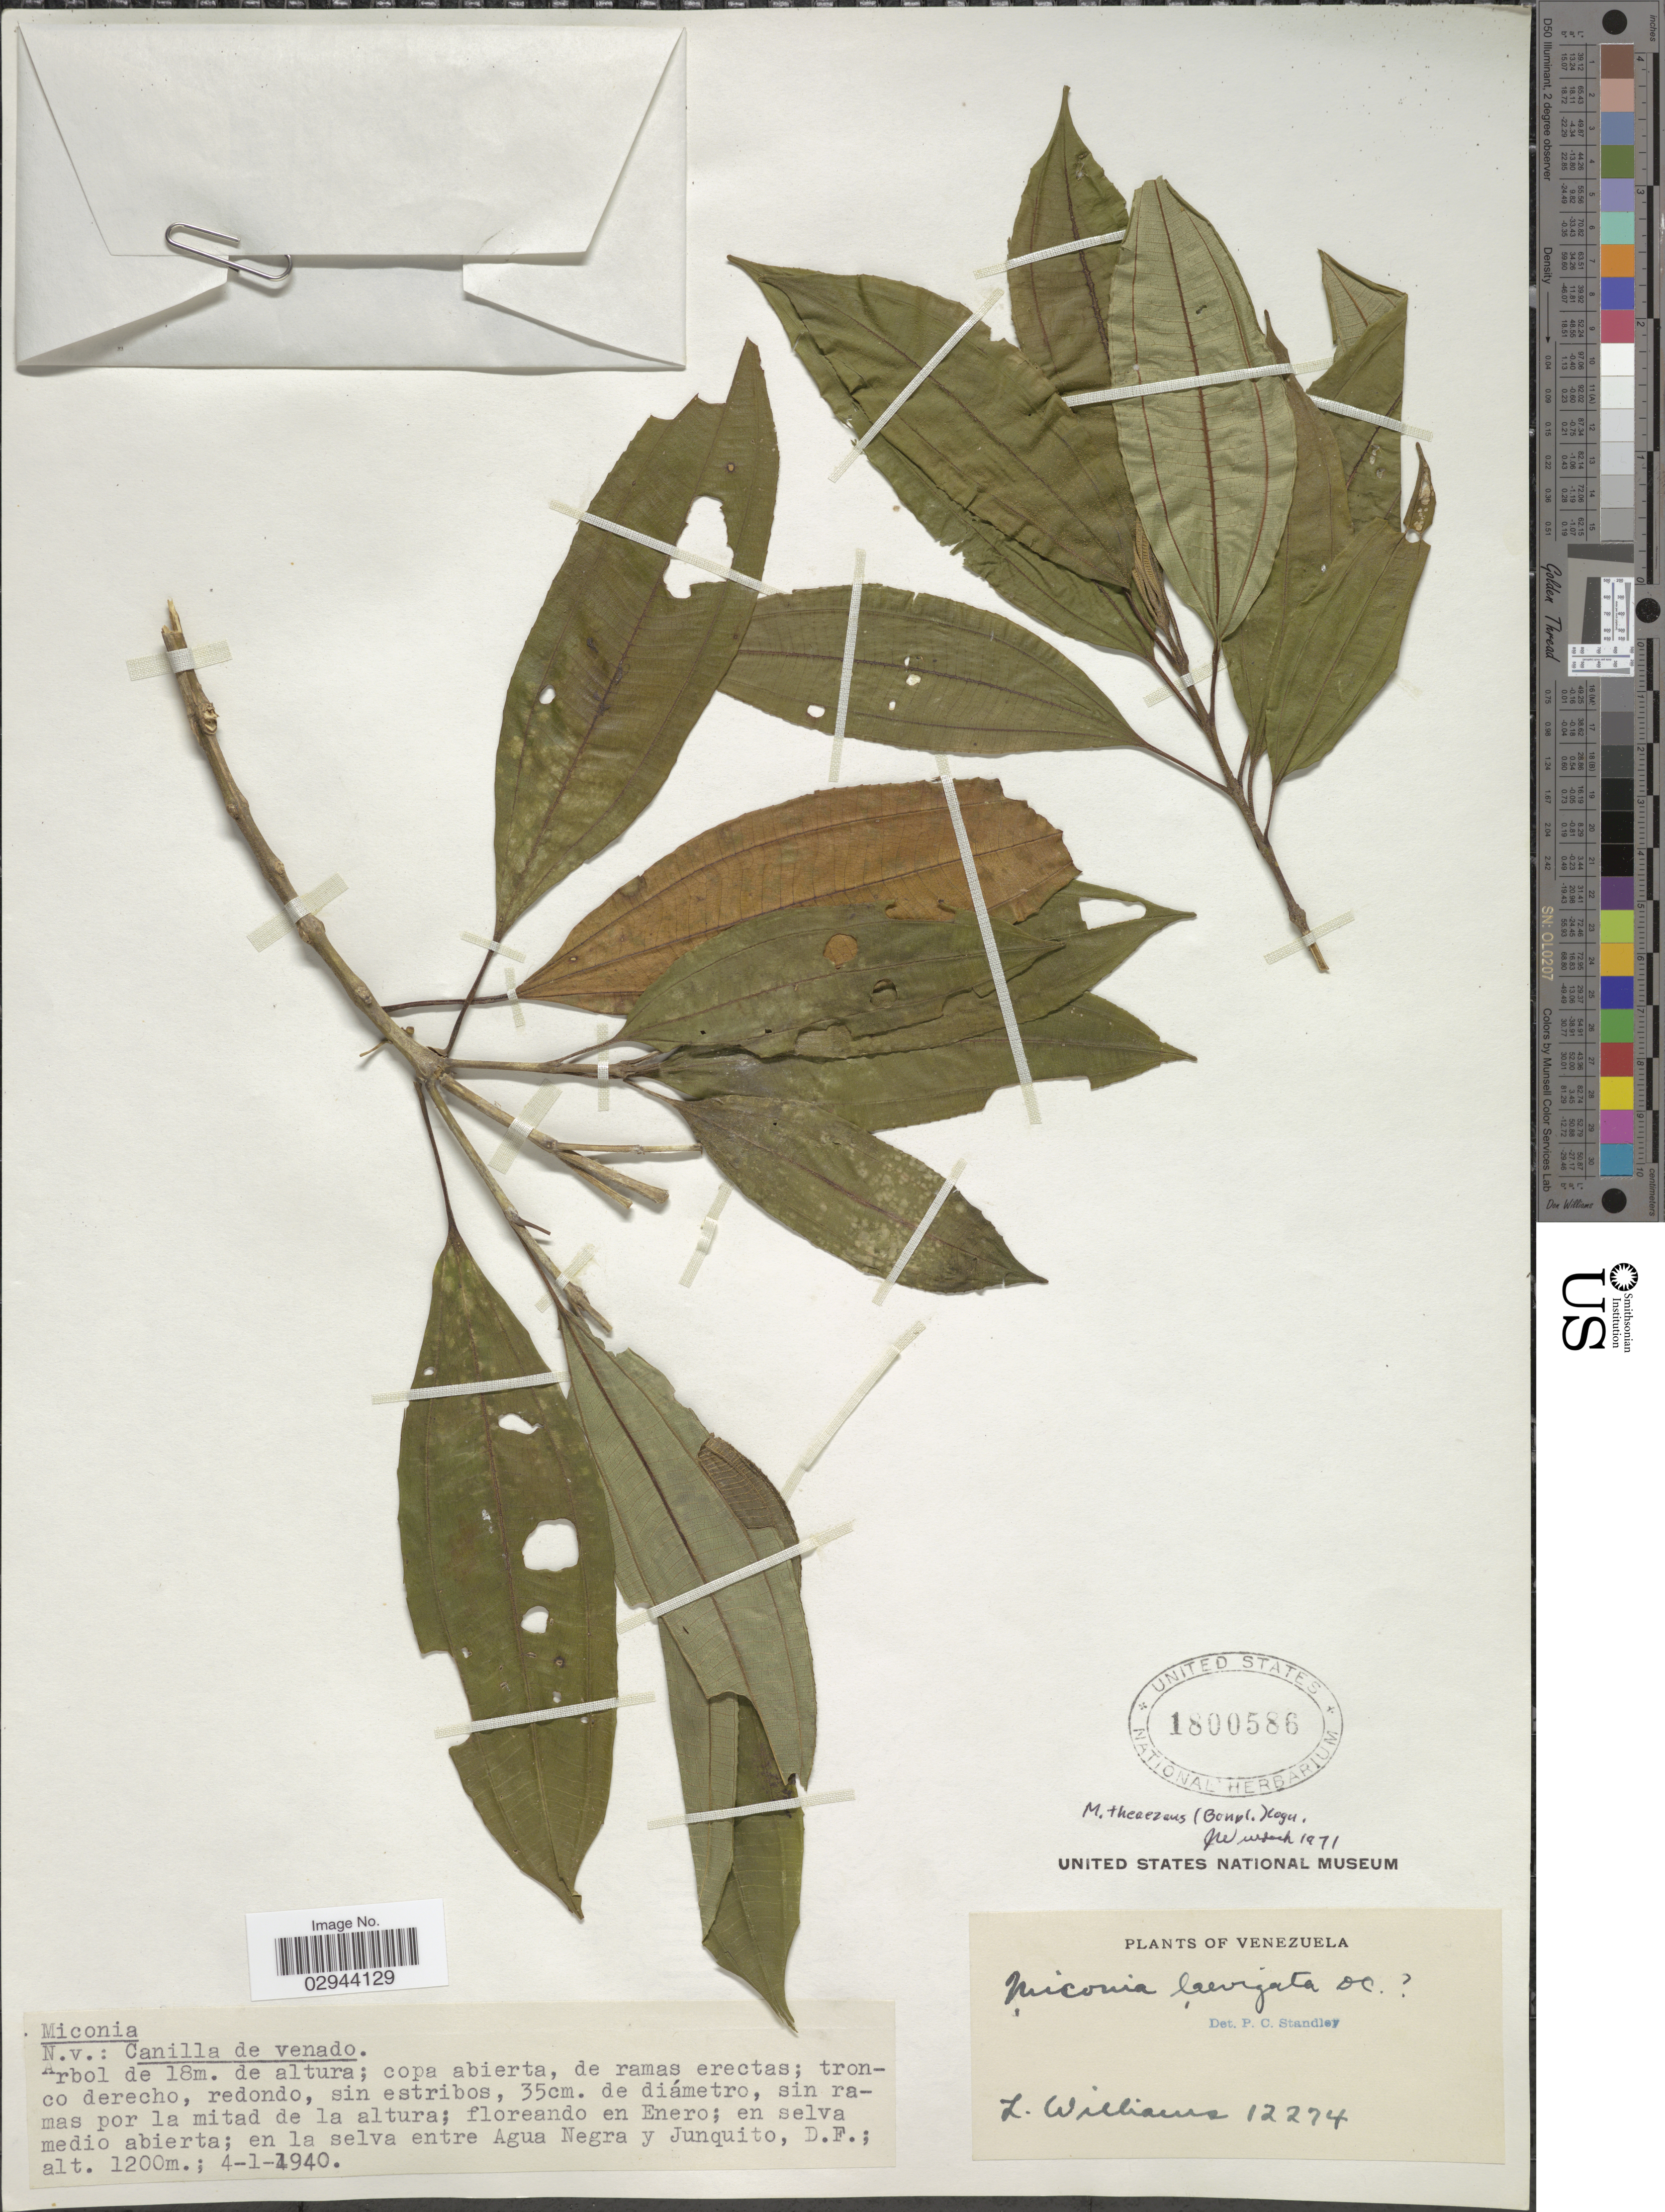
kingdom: Plantae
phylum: Tracheophyta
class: Magnoliopsida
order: Myrtales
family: Melastomataceae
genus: Miconia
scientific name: Miconia theizans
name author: (Bonpl.) Cogn.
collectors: L. Williams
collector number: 12274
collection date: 1940-01-04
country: Venezuela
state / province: Distrito Federal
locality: En la selva entre Agua Negra y Junquito, D. F.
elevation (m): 1200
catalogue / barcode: US 1800586